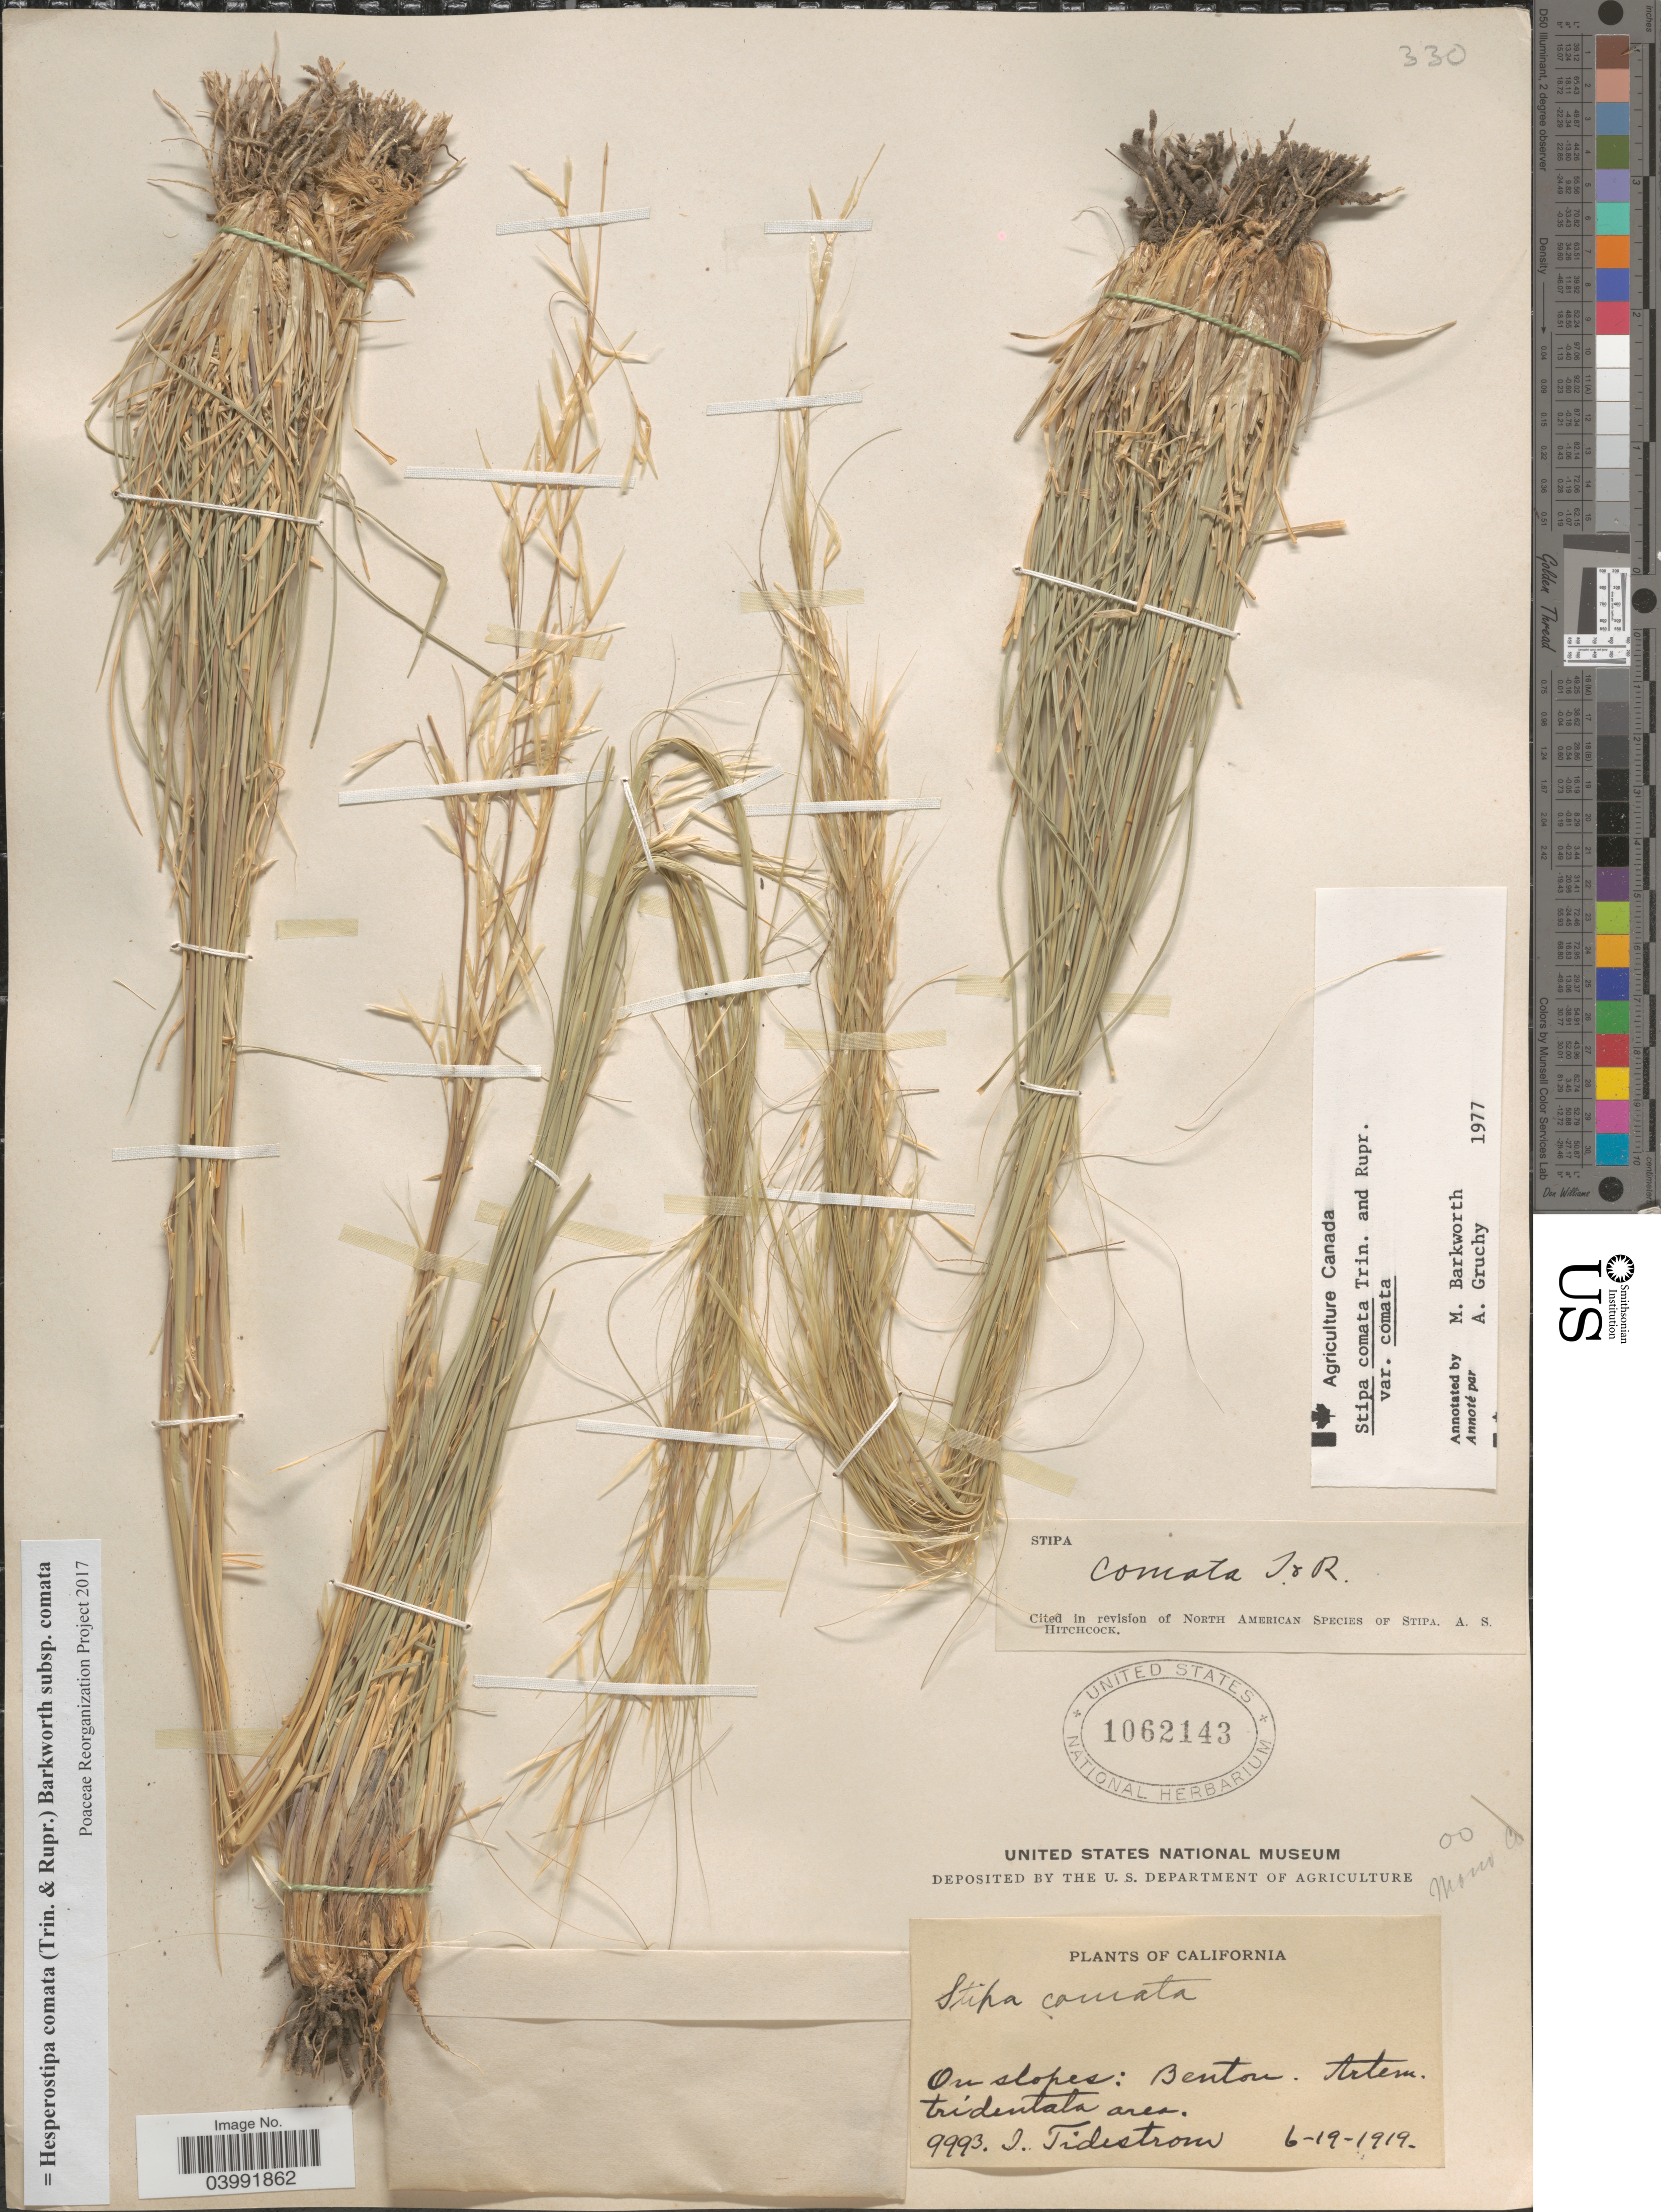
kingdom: Plantae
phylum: Tracheophyta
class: Liliopsida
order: Poales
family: Poaceae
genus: Hesperostipa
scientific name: Hesperostipa comata subsp. comata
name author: (Trin. & Rupr.) Barkworth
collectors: I. F. Tidestrom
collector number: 9993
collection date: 1919-06-19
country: United States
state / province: California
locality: On slopes: Benton.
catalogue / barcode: US 1062143